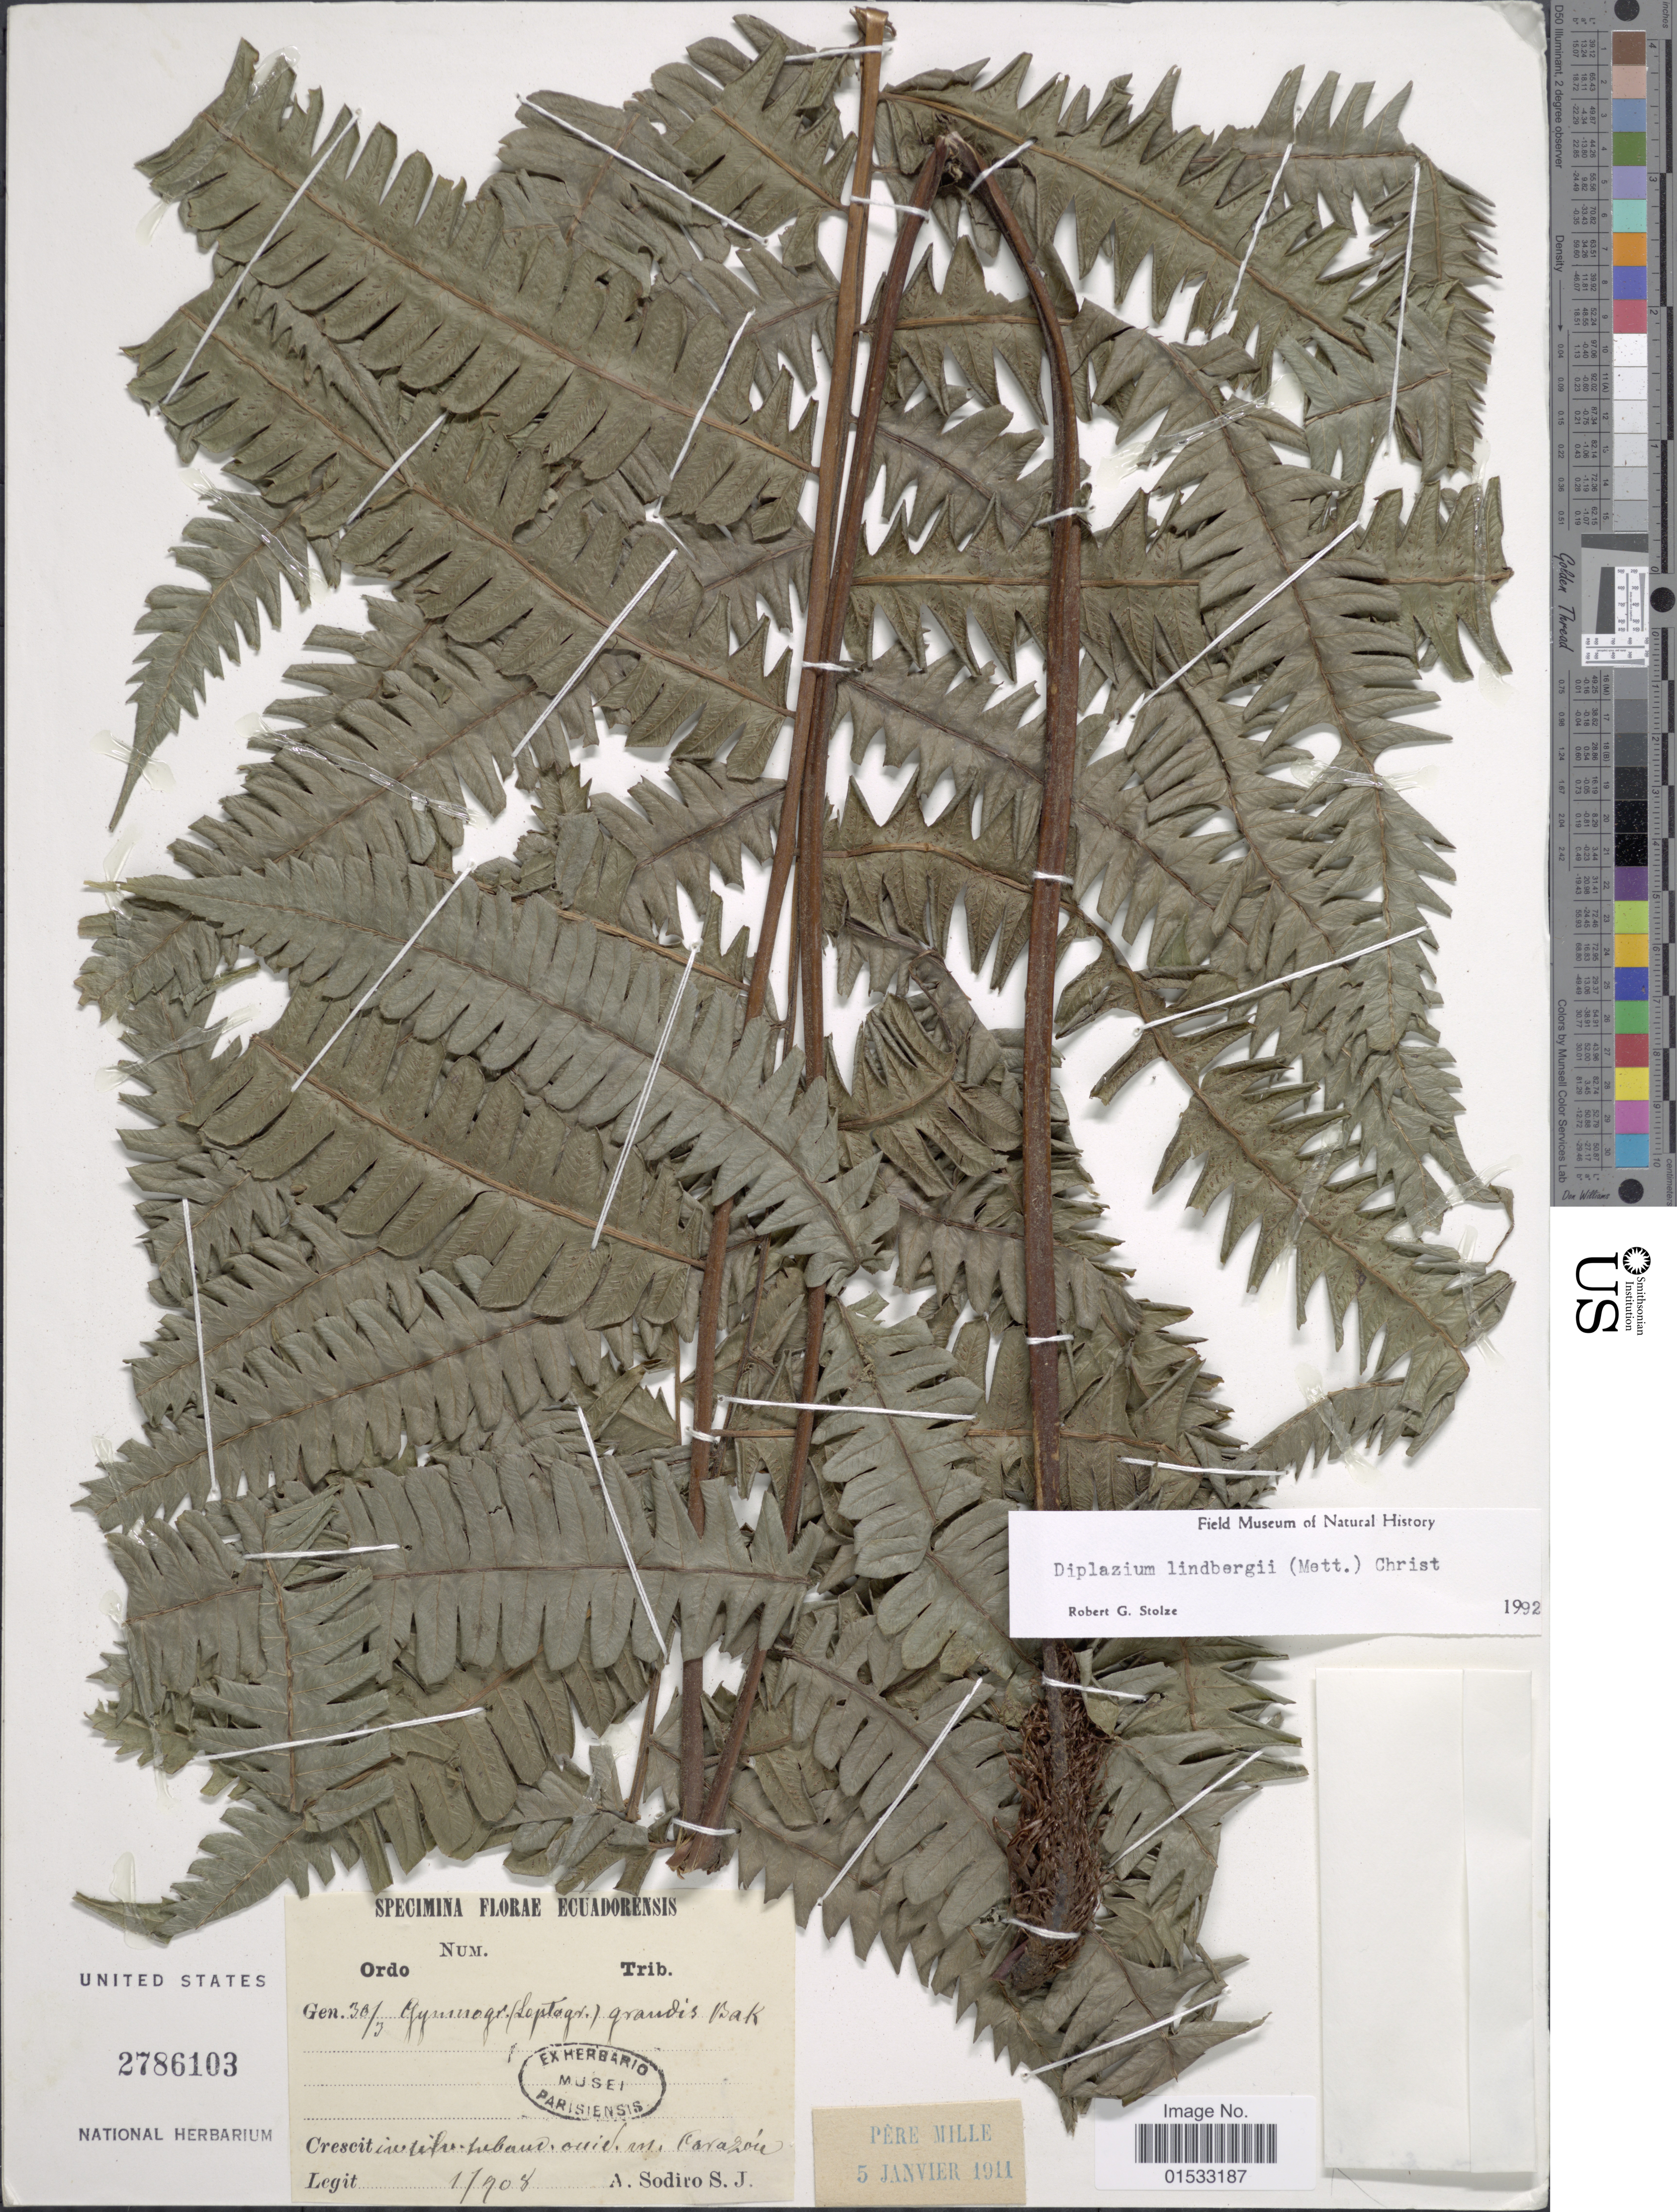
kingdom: Plantae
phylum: Tracheophyta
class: Polypodiopsida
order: Polypodiales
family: Athyriaceae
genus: Diplazium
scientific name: Diplazium subnudum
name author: H. Karst.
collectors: A. Sodiro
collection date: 1903-01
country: Ecuador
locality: In silv. suber oud in Carazón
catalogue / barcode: US 2786103